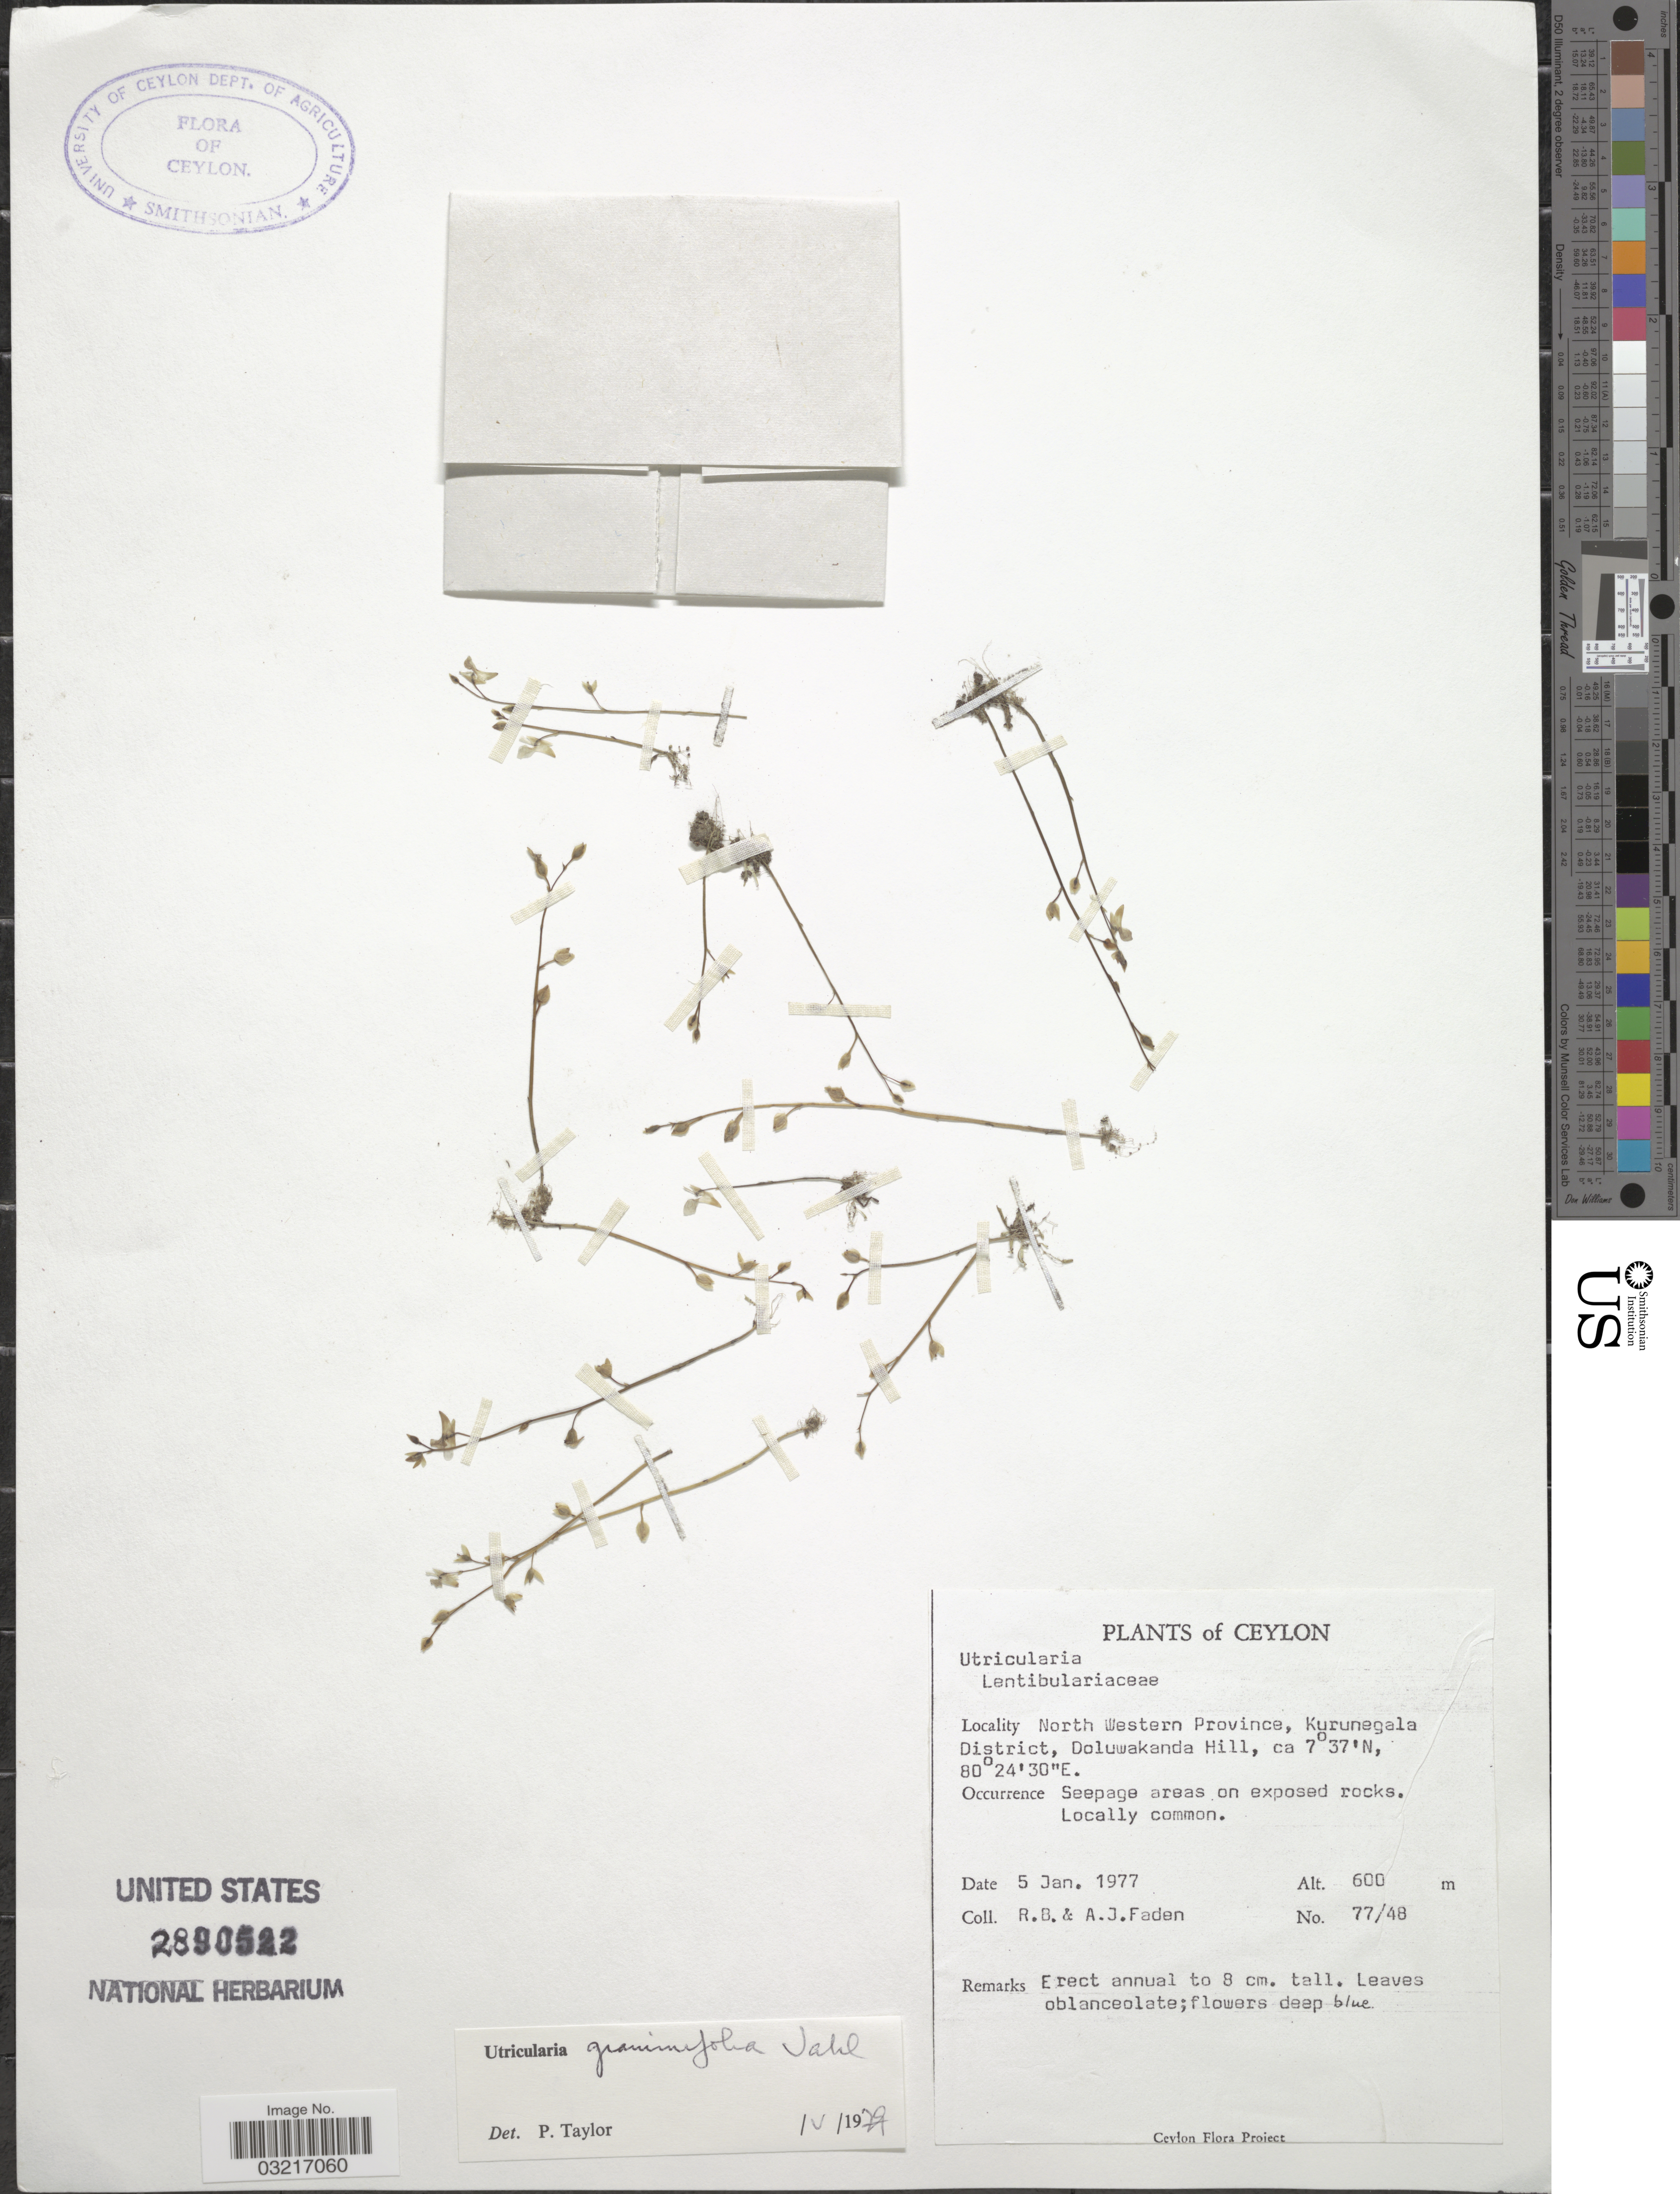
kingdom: Plantae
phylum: Tracheophyta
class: Magnoliopsida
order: Lamiales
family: Lentibulariaceae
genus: Utricularia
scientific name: Utricularia graminifolia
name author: Vahl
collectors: R. B. Faden & A. J. Faden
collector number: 77/48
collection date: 1977-01-05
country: Sri Lanka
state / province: North Western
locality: Ceylon, Kurunegala District, Doluwakanda Hill.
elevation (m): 600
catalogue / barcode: US 2890522